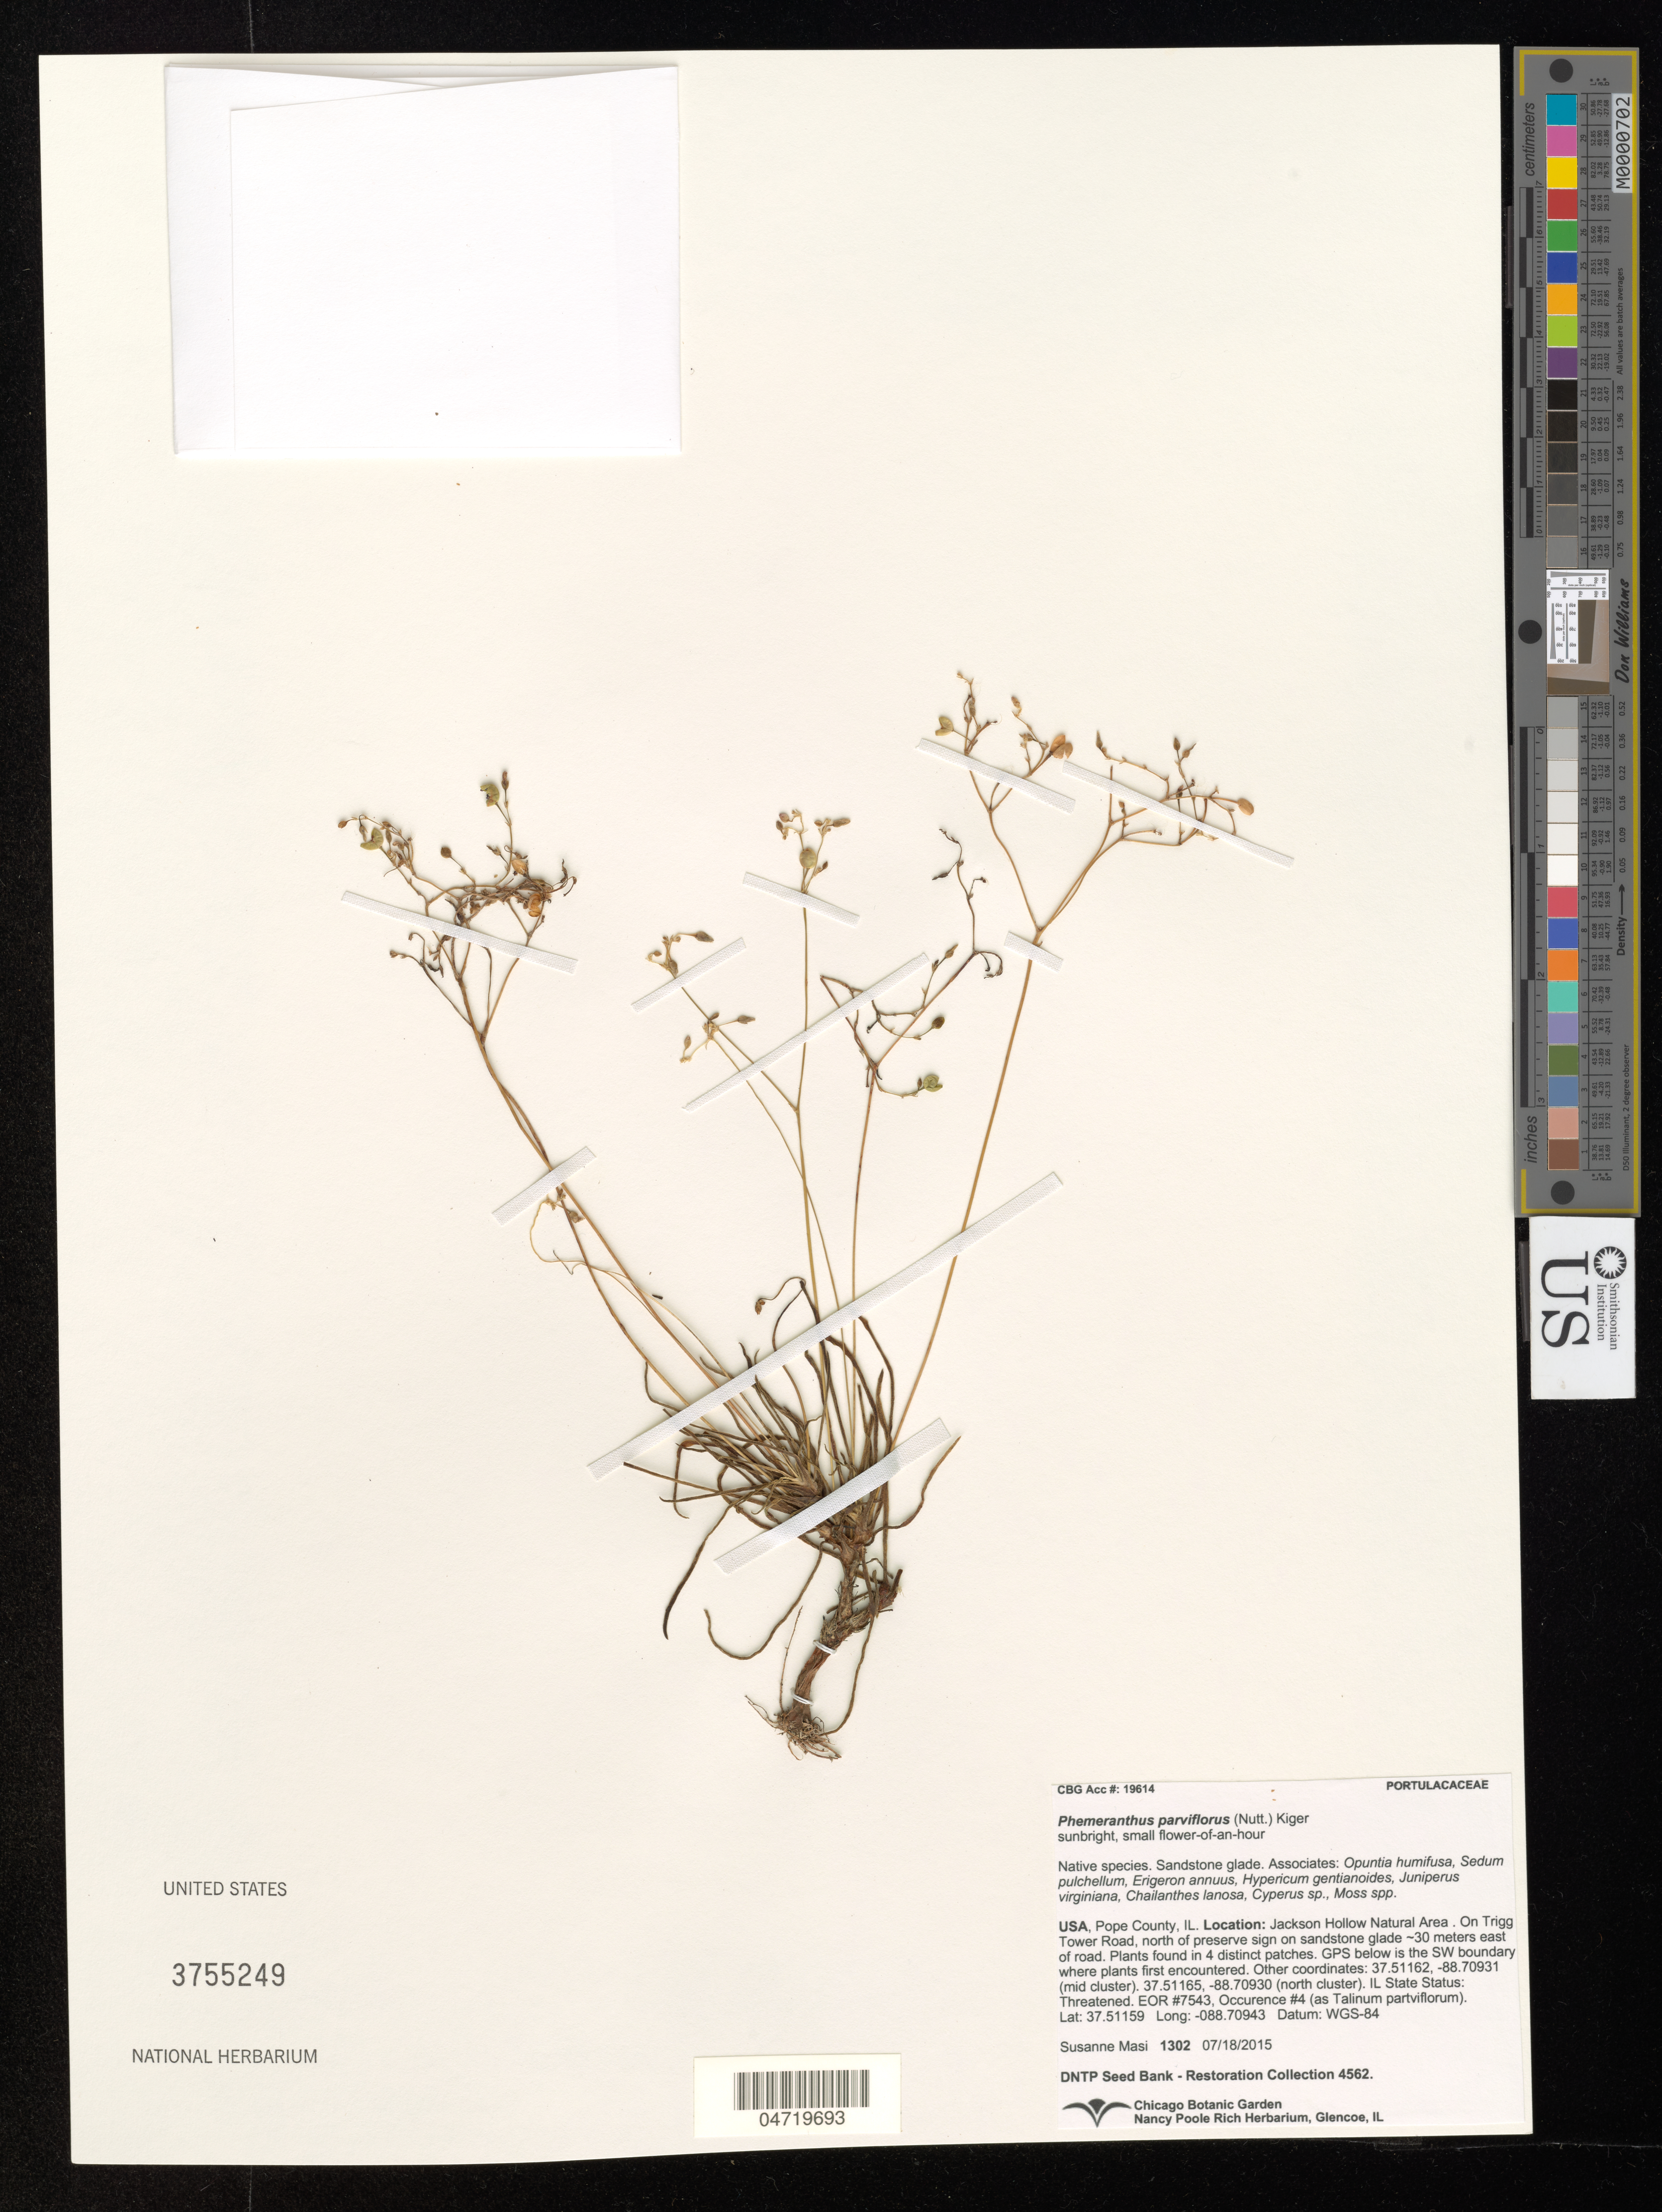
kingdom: Plantae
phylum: Tracheophyta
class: Magnoliopsida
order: Caryophyllales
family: Montiaceae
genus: Phemeranthus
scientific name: Phemeranthus parviflorus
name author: (Nutt.) Kiger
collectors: S. Masi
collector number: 1302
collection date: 2015-07-18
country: United States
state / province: Illinois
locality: Pope County, IL. Jackson Hollow Natural Area. On Trigg Tower Road, north of preserve sign on sandstone glade ~30 meters east of road. GPS below is the SW boundary where plants first encountered. Other coordinates: 37.51162, -88.70931 (mid cluster). 37.51165, -88.70930 (north cluster).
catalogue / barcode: US 3755249